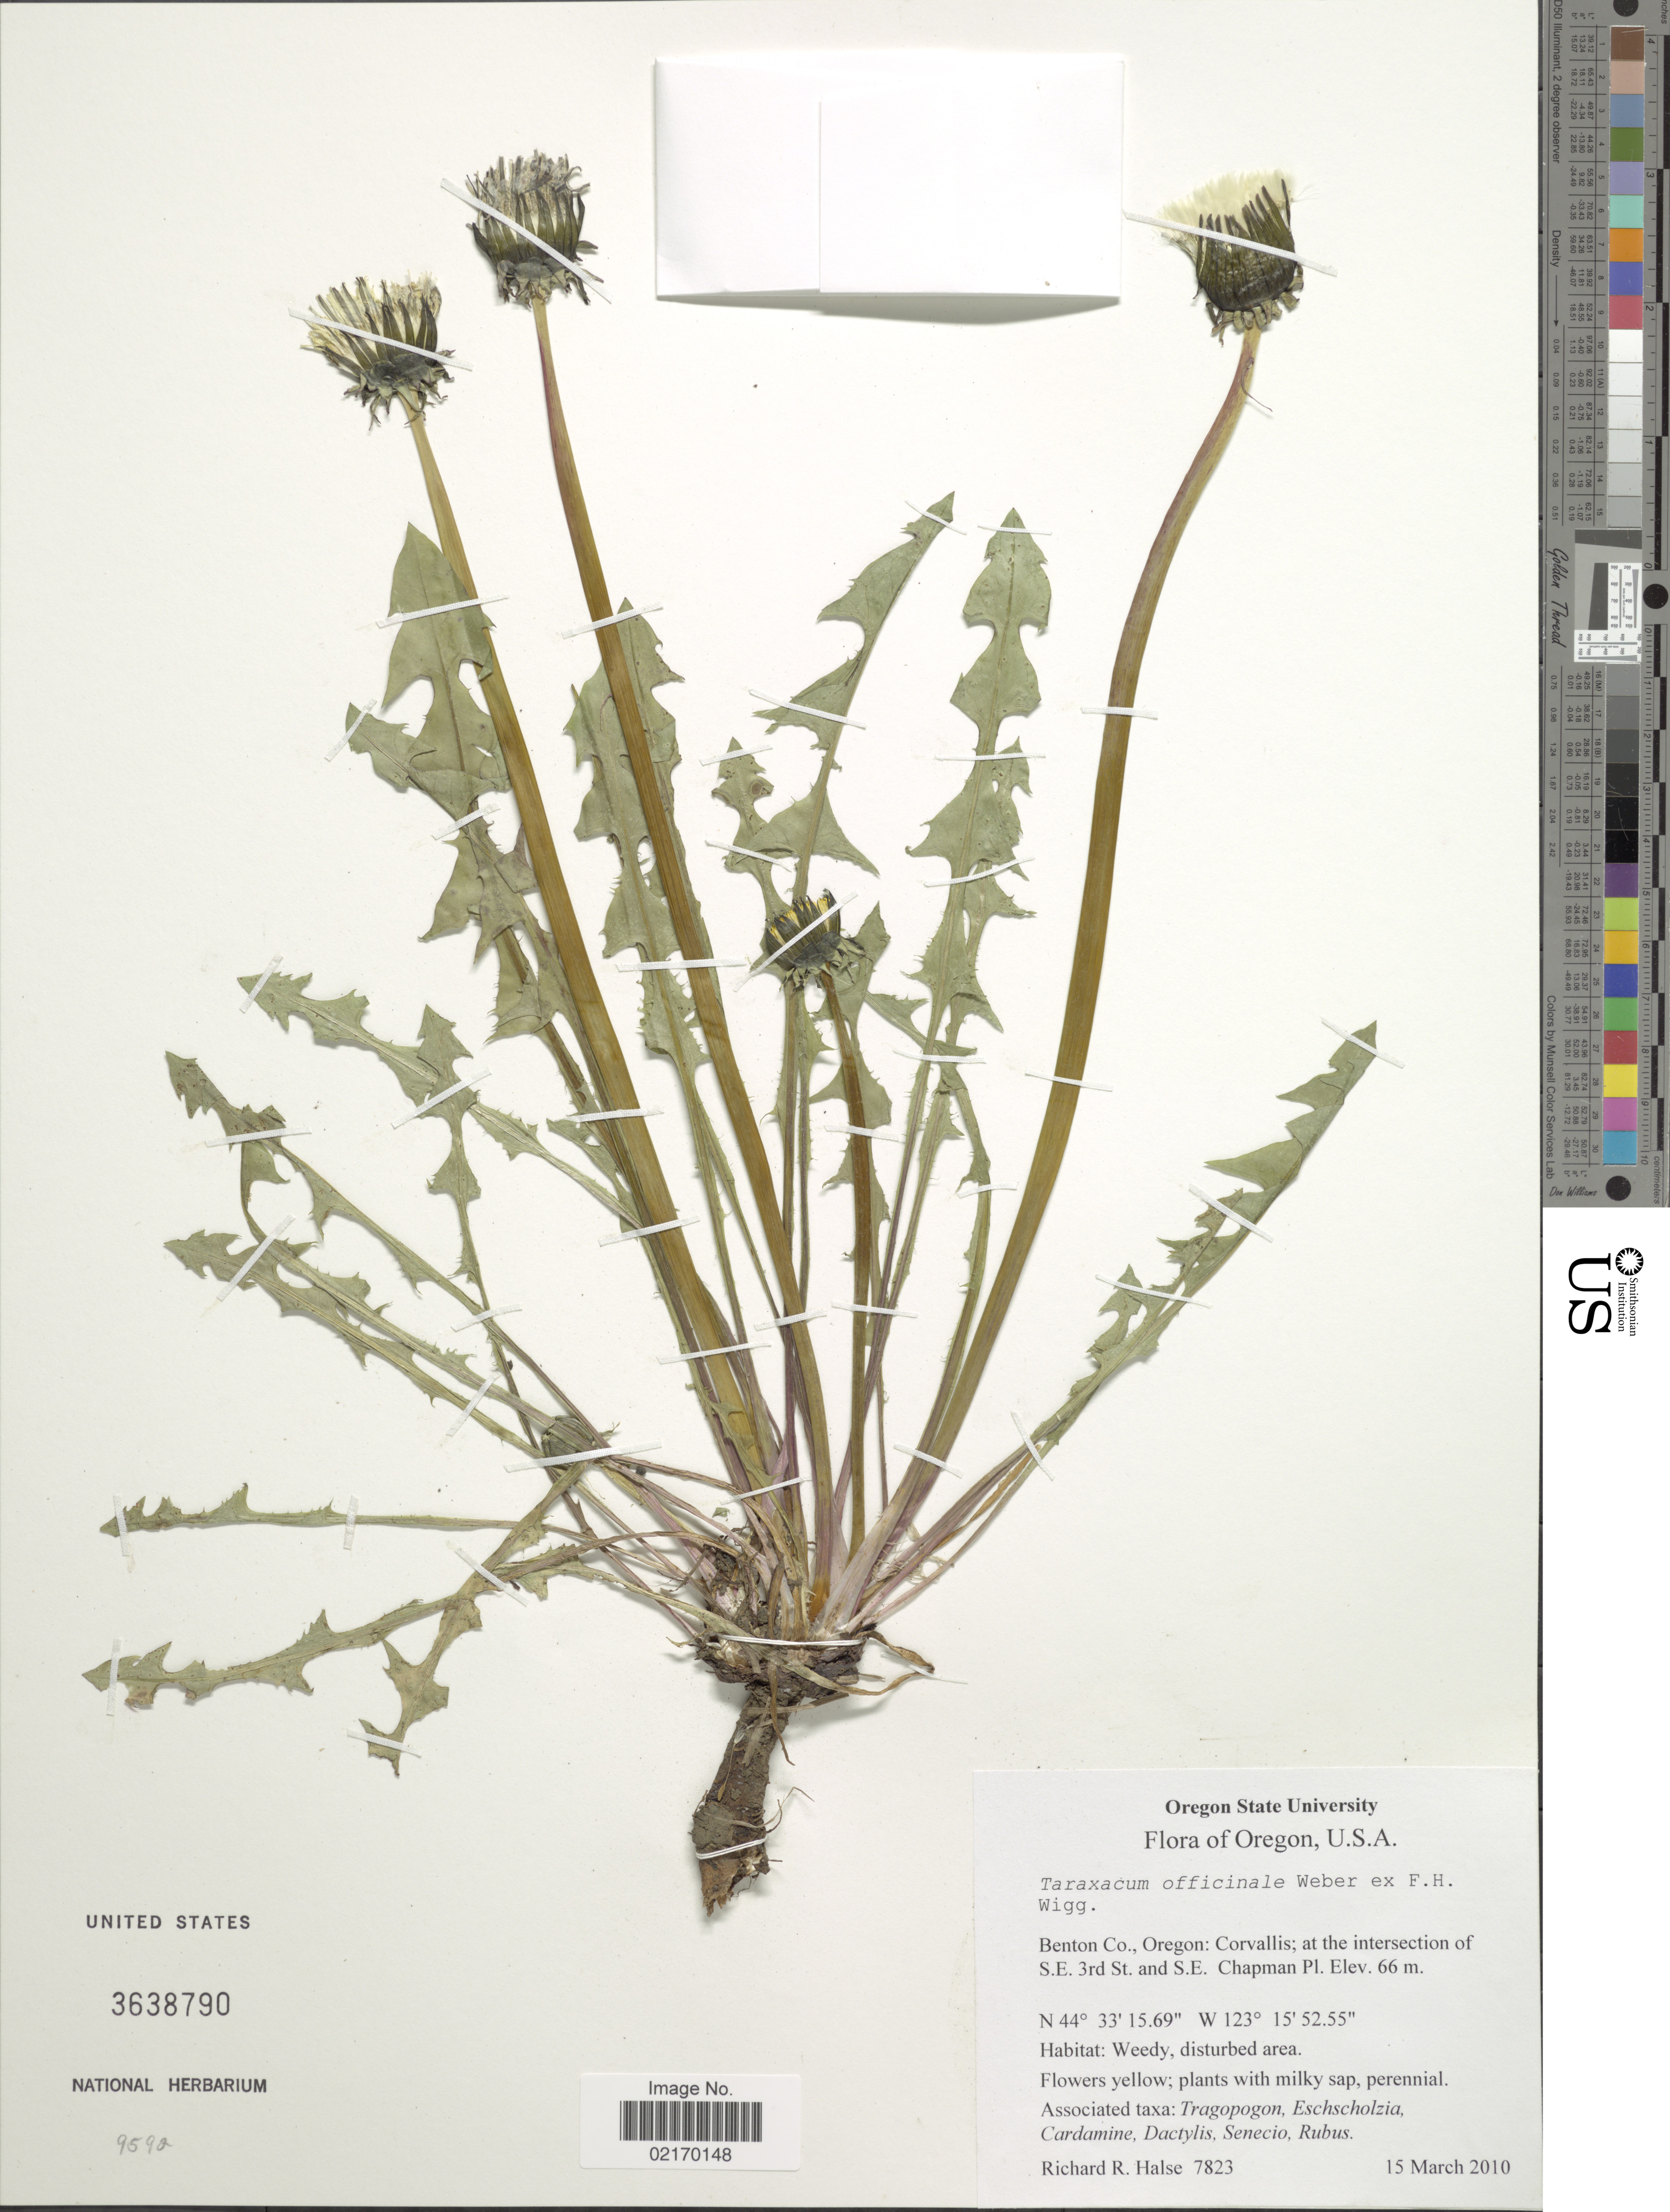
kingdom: Plantae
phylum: Tracheophyta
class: Magnoliopsida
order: Asterales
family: Asteraceae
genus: Taraxacum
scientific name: Taraxacum officinale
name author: G.H. Weber ex F.H. Wigg.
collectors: R. Halse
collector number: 7823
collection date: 2010-03-15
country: United States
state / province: Oregon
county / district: Benton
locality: Benton Co.: Corvallis; at the intersection of S.E. 3rd St. and S.E. Chapman Pl.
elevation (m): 66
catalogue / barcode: US 3638790